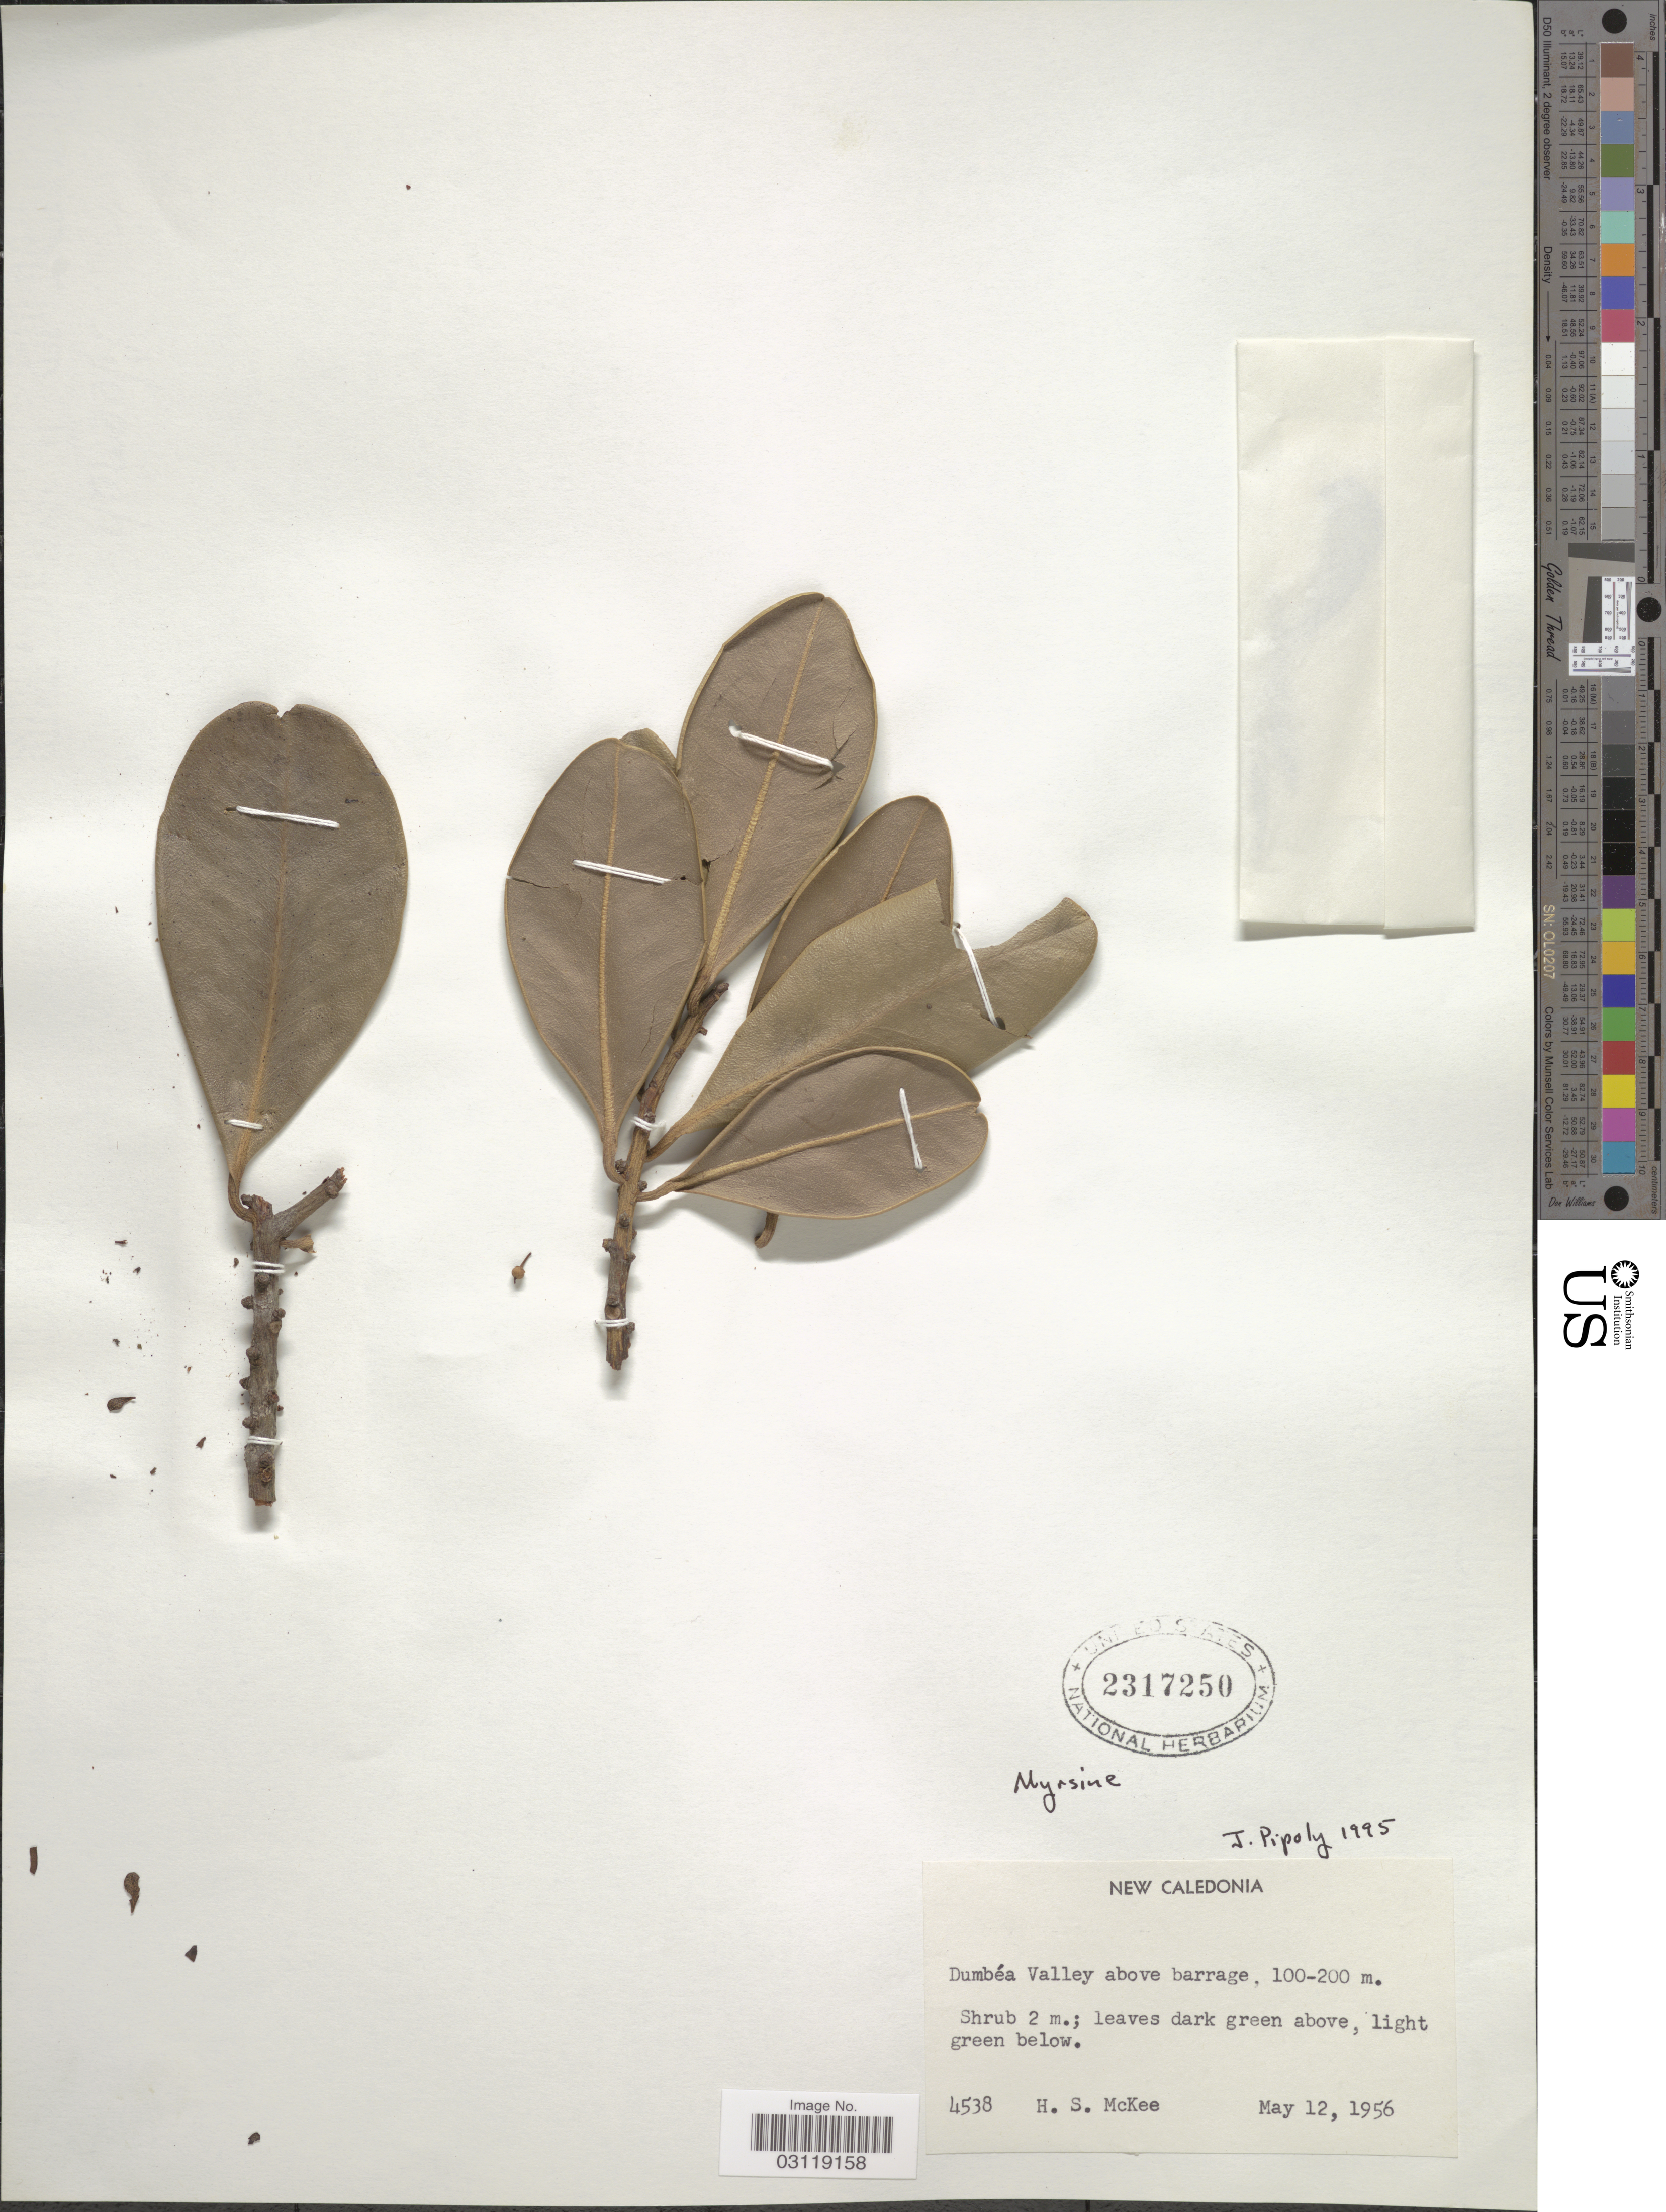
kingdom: Plantae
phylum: Tracheophyta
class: Magnoliopsida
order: Ericales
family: Primulaceae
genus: Rapanea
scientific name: Rapanea sp.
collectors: H. S. McKee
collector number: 4538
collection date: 1956-05-12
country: New Caledonia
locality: Dumbéa valley above barrage.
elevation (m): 100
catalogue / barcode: US 2317250